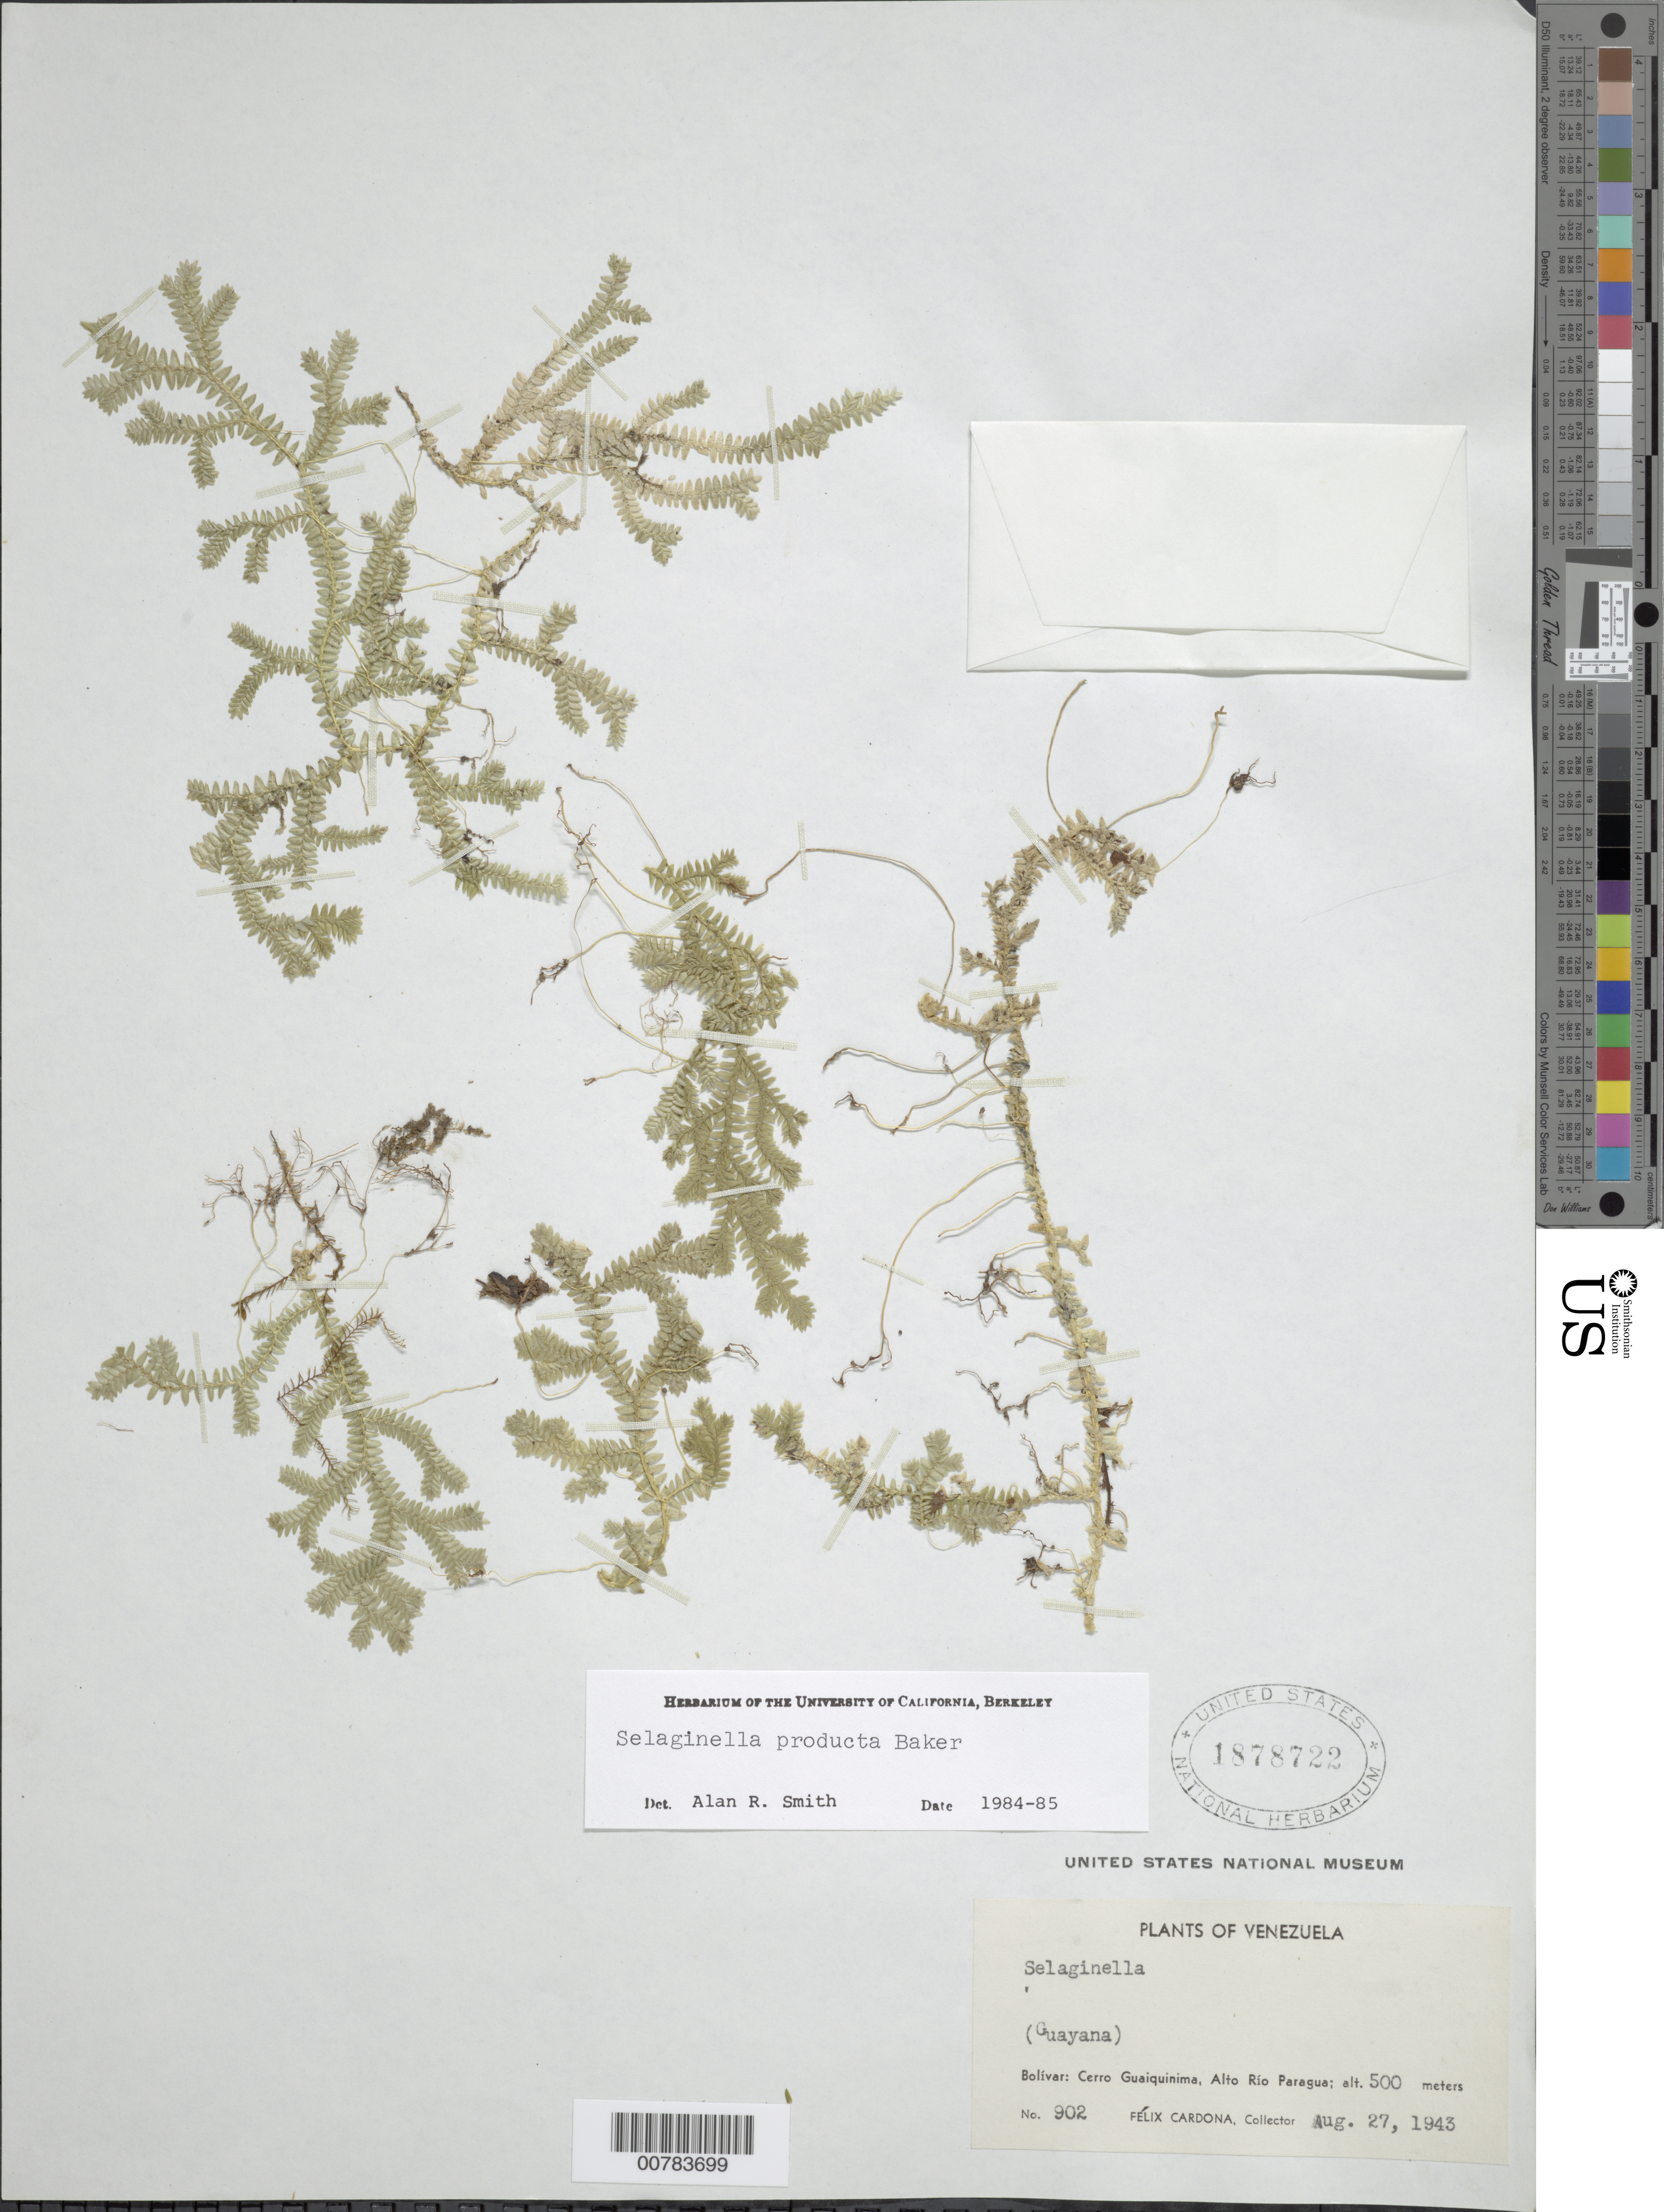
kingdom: Plantae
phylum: Tracheophyta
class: Lycopodiopsida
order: Selaginellales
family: Selaginellaceae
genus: Selaginella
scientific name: Selaginella producta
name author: Baker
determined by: Smith, Alan R., (UC)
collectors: F. Cardona Puig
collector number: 902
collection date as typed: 27-Aug-43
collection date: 1943-08-27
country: Venezuela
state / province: Bolívar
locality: Alto Río Paragua, Cerro Guaiquinima (Guayana)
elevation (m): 500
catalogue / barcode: US 1878722